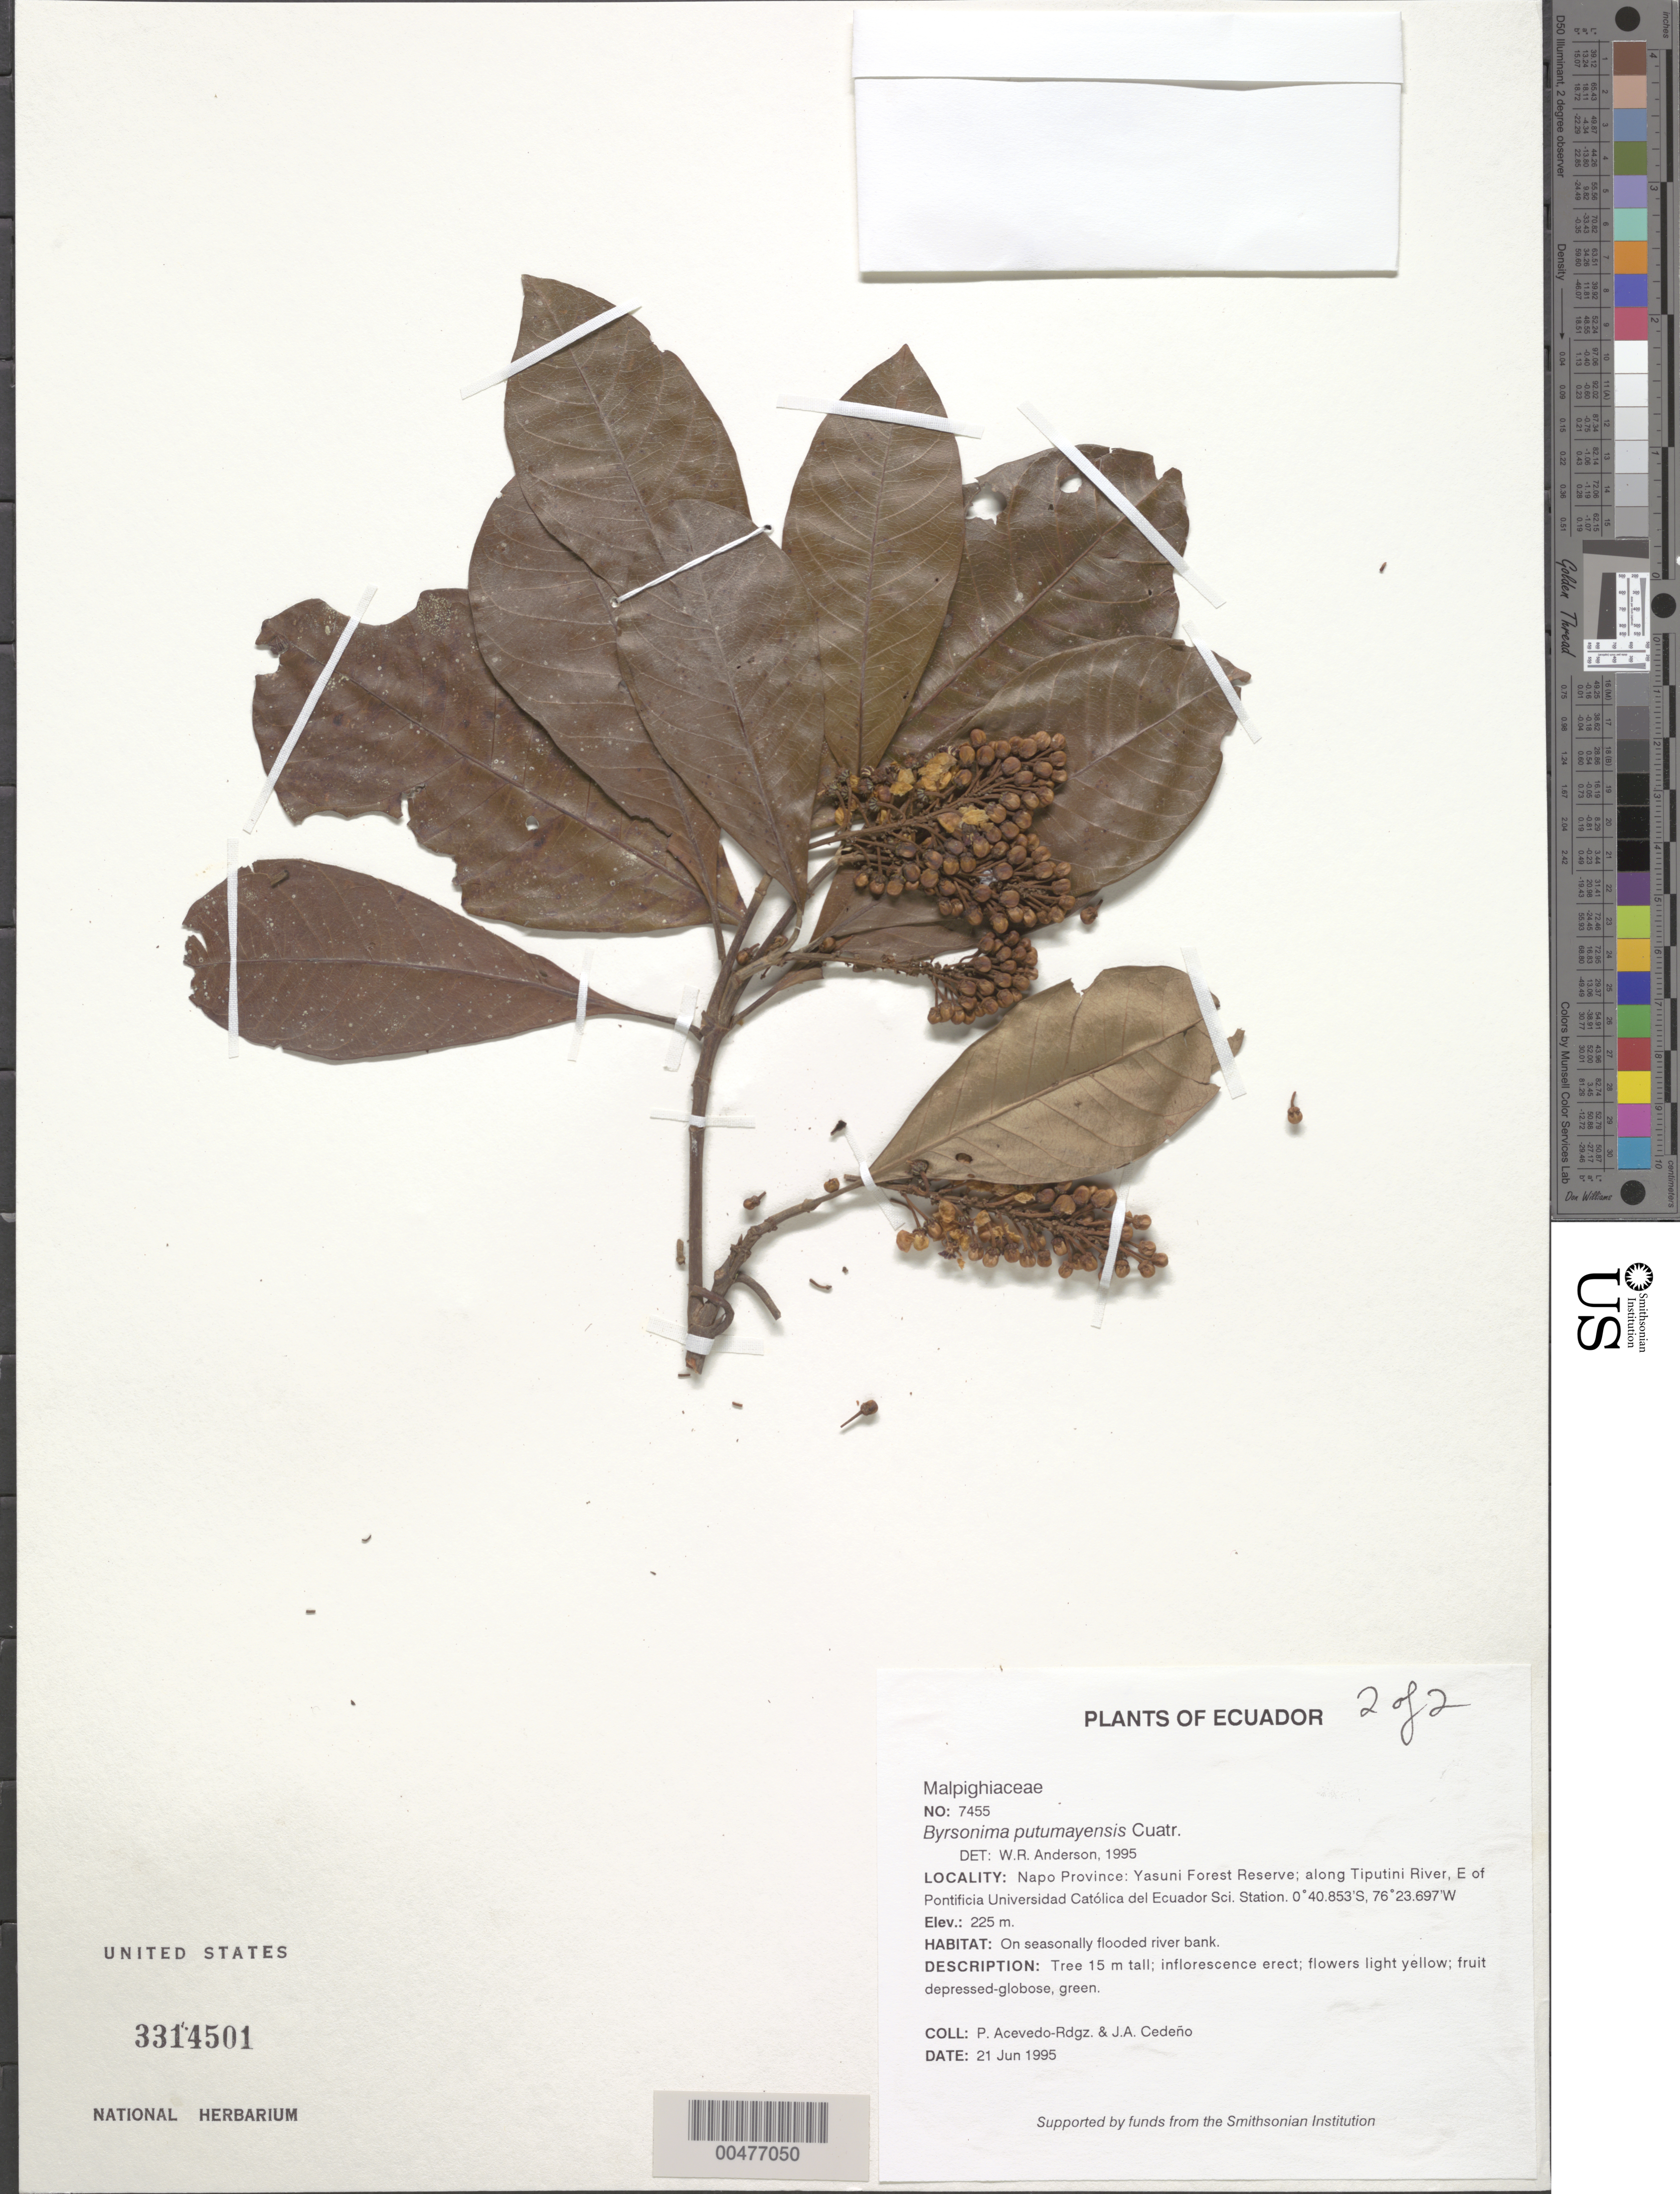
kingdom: Plantae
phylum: Tracheophyta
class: Magnoliopsida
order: Malpighiales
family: Malpighiaceae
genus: Byrsonima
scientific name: Byrsonima putumayensis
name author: Cuatrec.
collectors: P. Acevedo-Rodr. & J. A. Cedeno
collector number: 7455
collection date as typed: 21 Jun 1995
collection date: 1995-06-21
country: Ecuador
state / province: Napo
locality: Yasuni forest Reserve along tiputini River, E of pontificia catolica university of Ecuador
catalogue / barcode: US 3314501